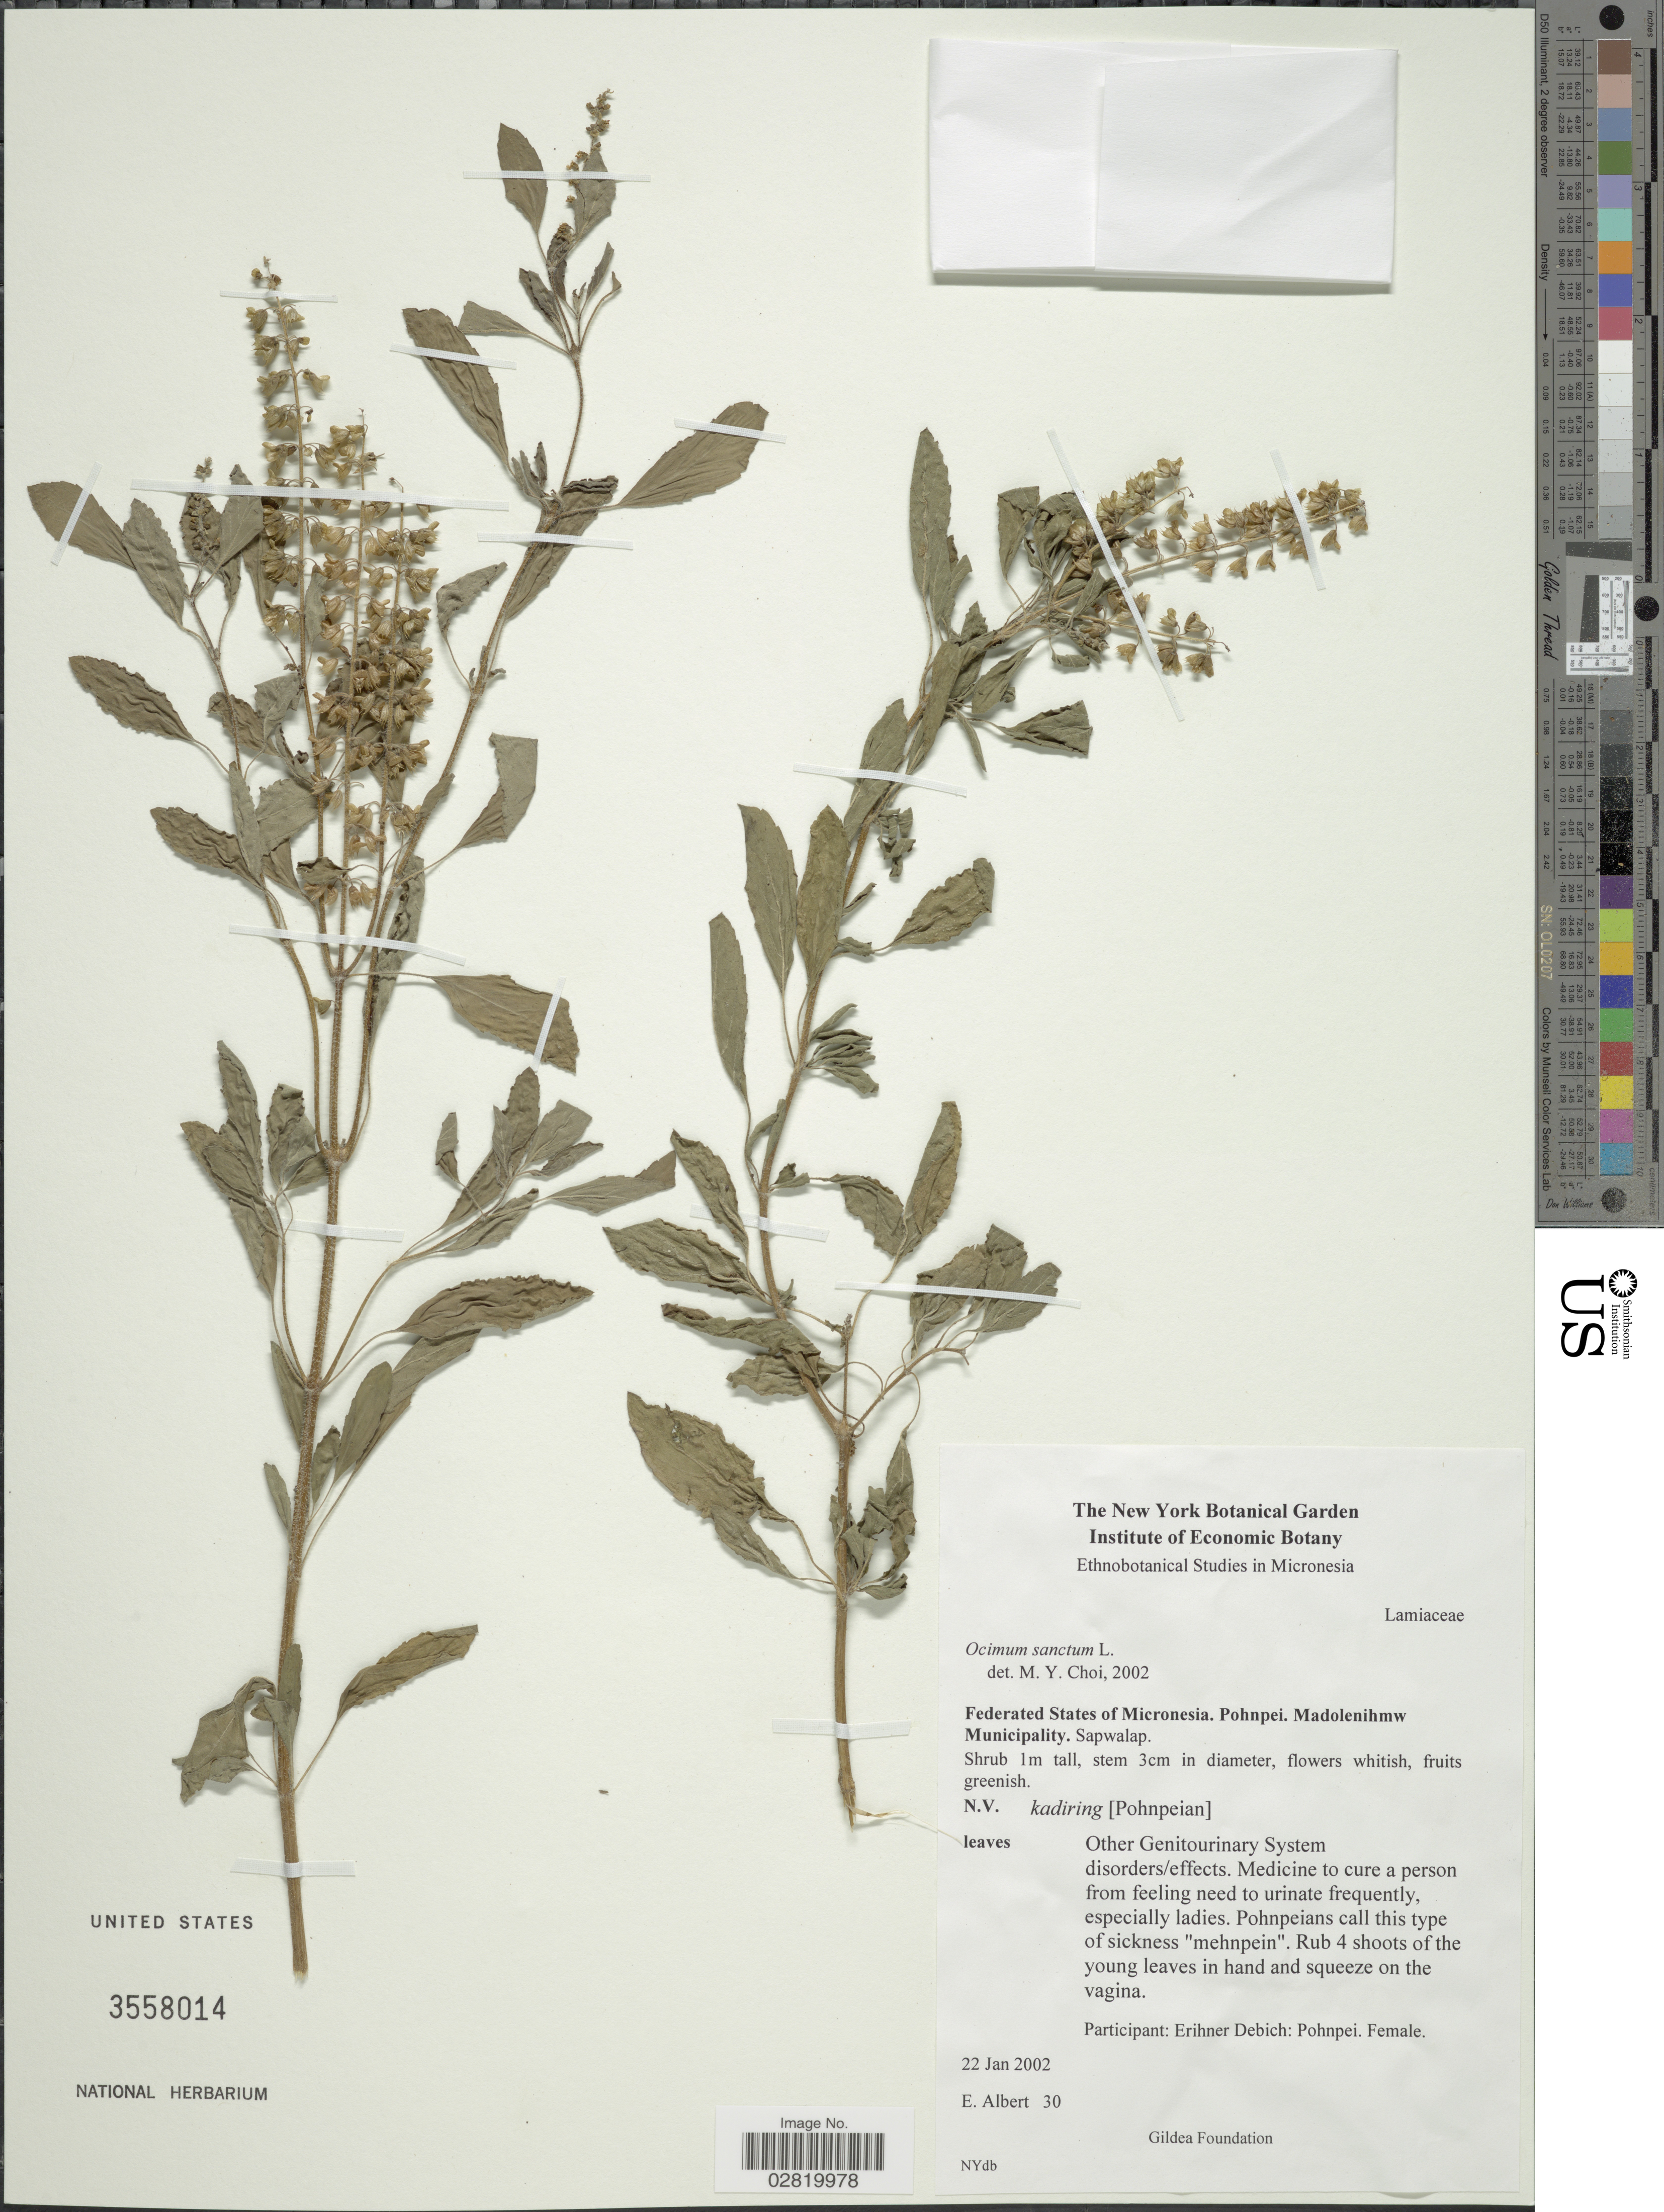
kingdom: Plantae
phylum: Tracheophyta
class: Magnoliopsida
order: Lamiales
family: Lamiaceae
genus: Ocimum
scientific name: Ocimum tenuiflorum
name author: L.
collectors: E. Albert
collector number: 30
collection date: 2002-01-22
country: Micronesia, Federated States of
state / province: Pohnpei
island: Pohnpei [Ponape]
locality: Federated States of Micronesia,Madolenihmw Municipality, Sapwalap.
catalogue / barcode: US 3558014